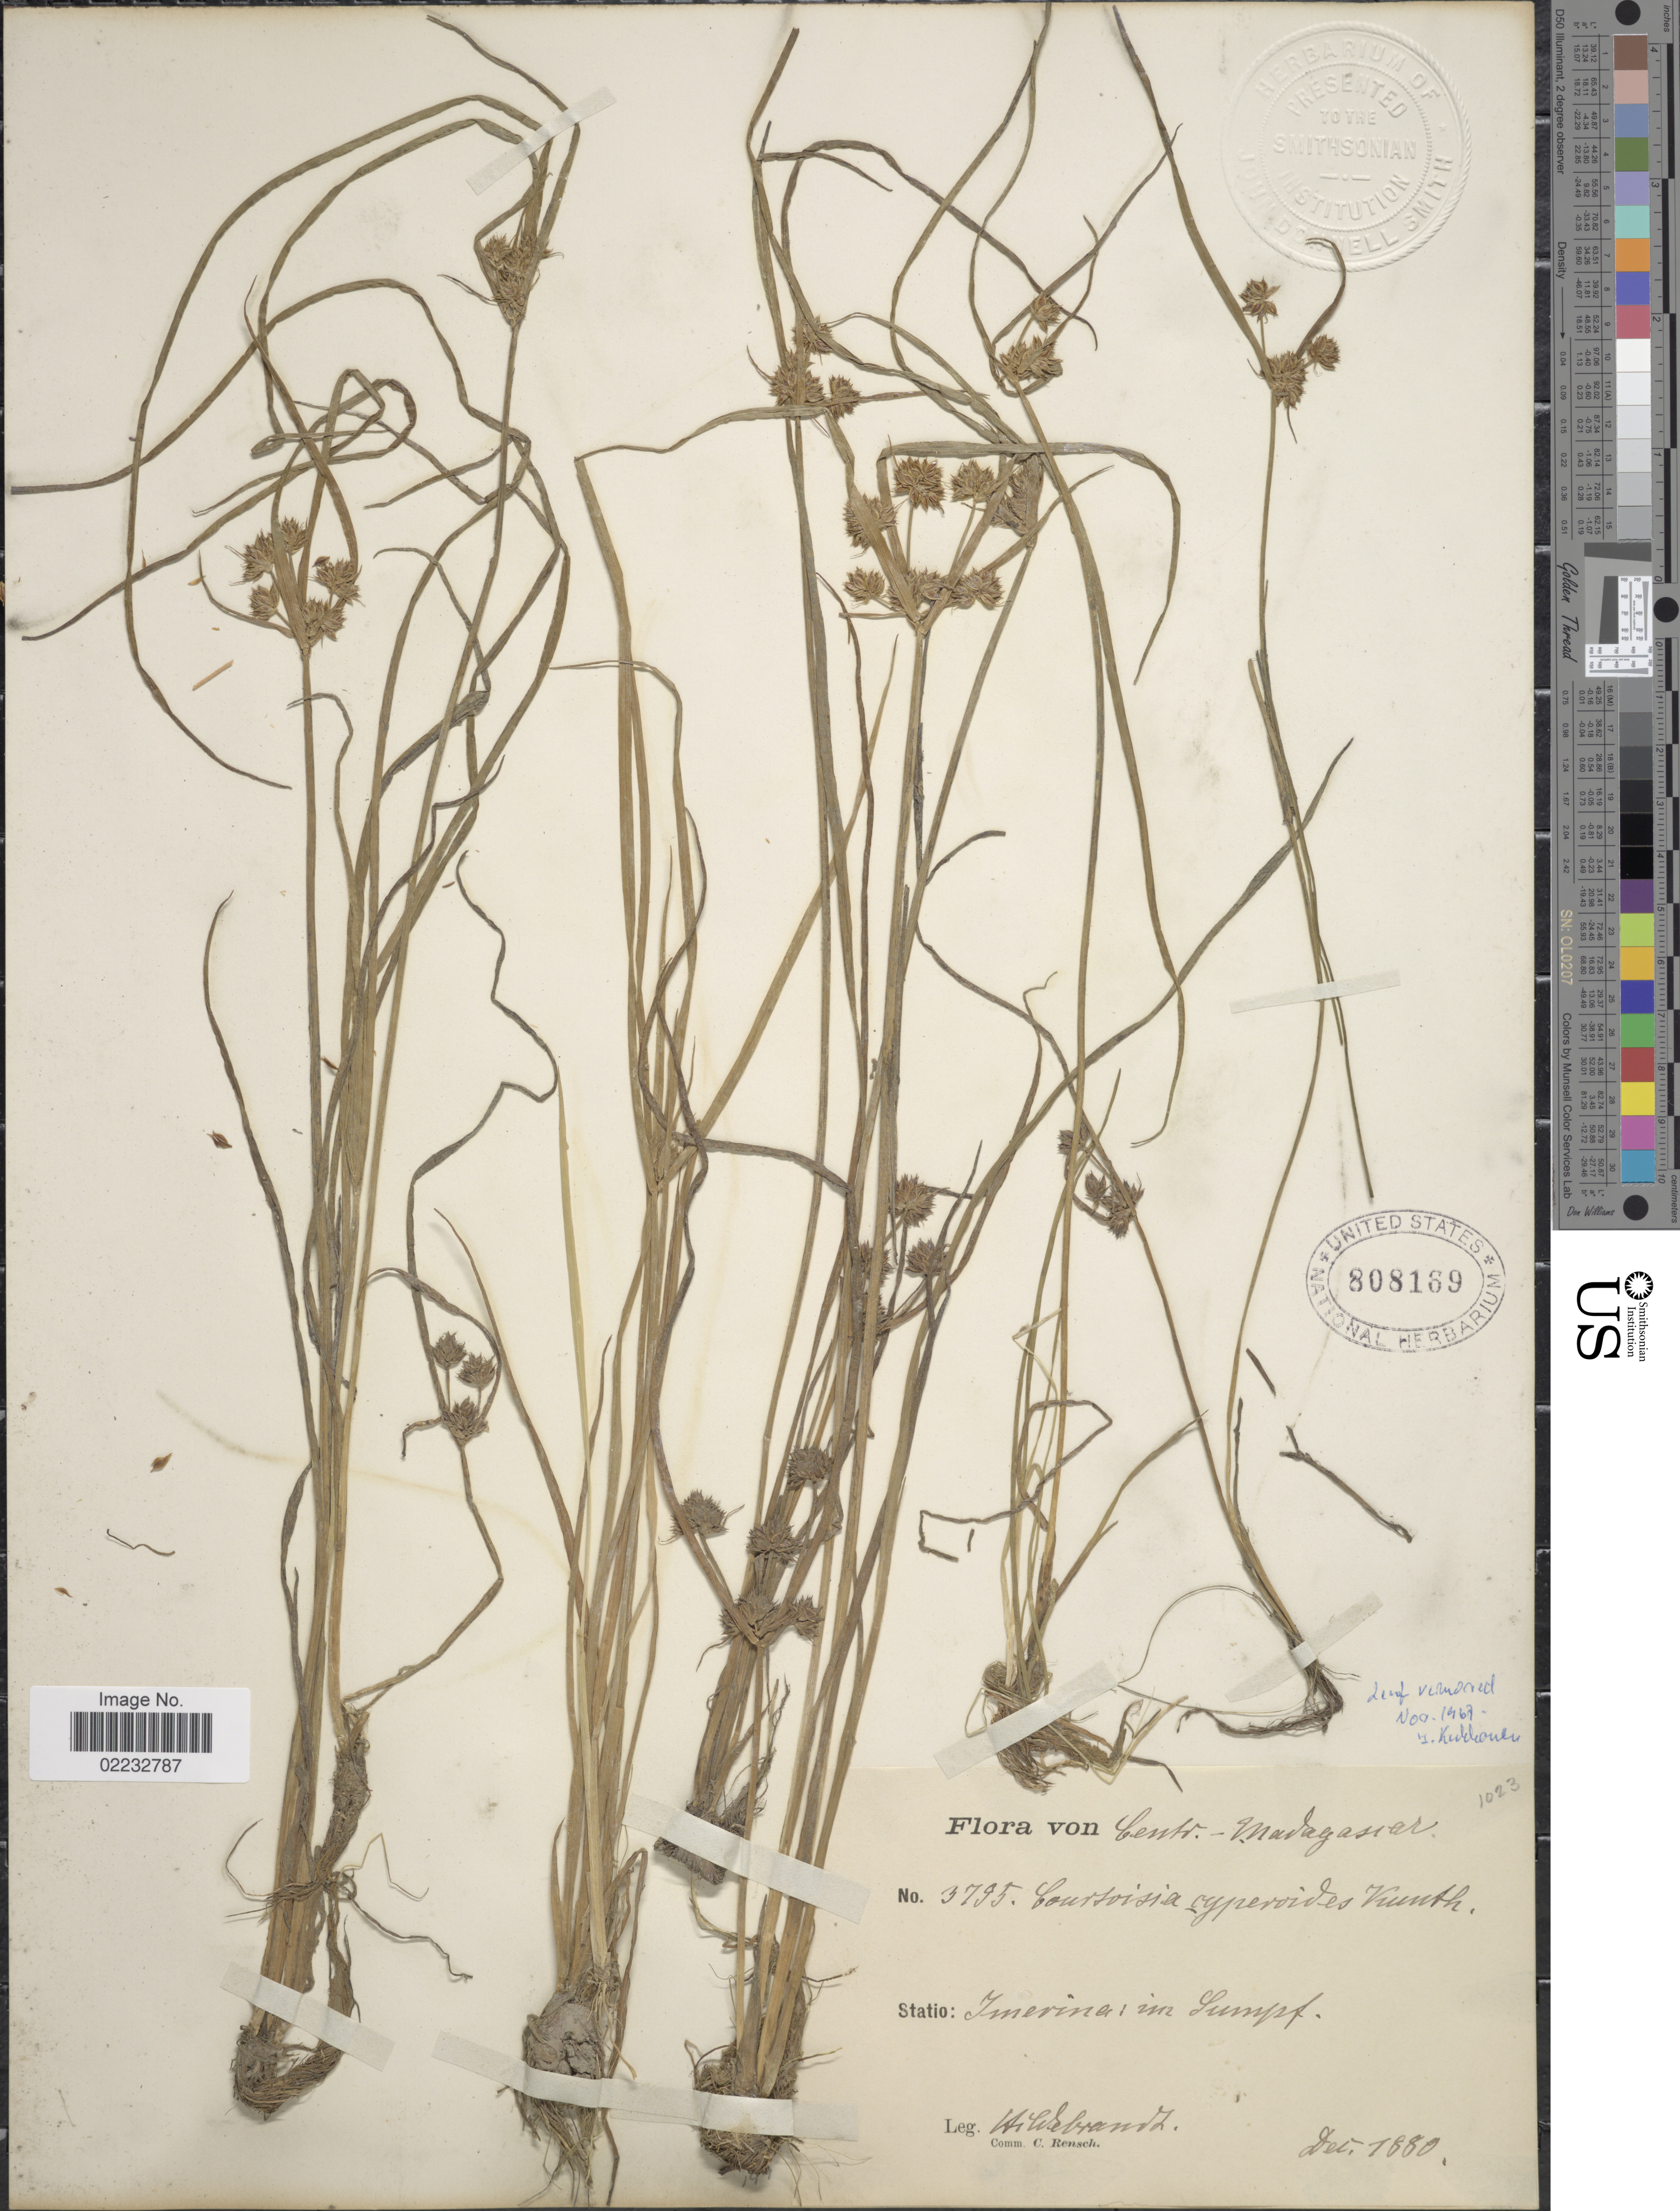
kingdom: Plantae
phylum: Tracheophyta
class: Liliopsida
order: Poales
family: Cyperaceae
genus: Cyperus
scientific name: Cyperus pseudokyllingioides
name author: Kük.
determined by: Strong, M. T., (US), Smithsonian Institution - National Museum of Natural History (UNITED STATES)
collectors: J. Hildebrandt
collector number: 3795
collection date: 1880-12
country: Madagascar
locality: Centr. Madagascar, Statio: Imersina; im Sumpf.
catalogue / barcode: US 808169